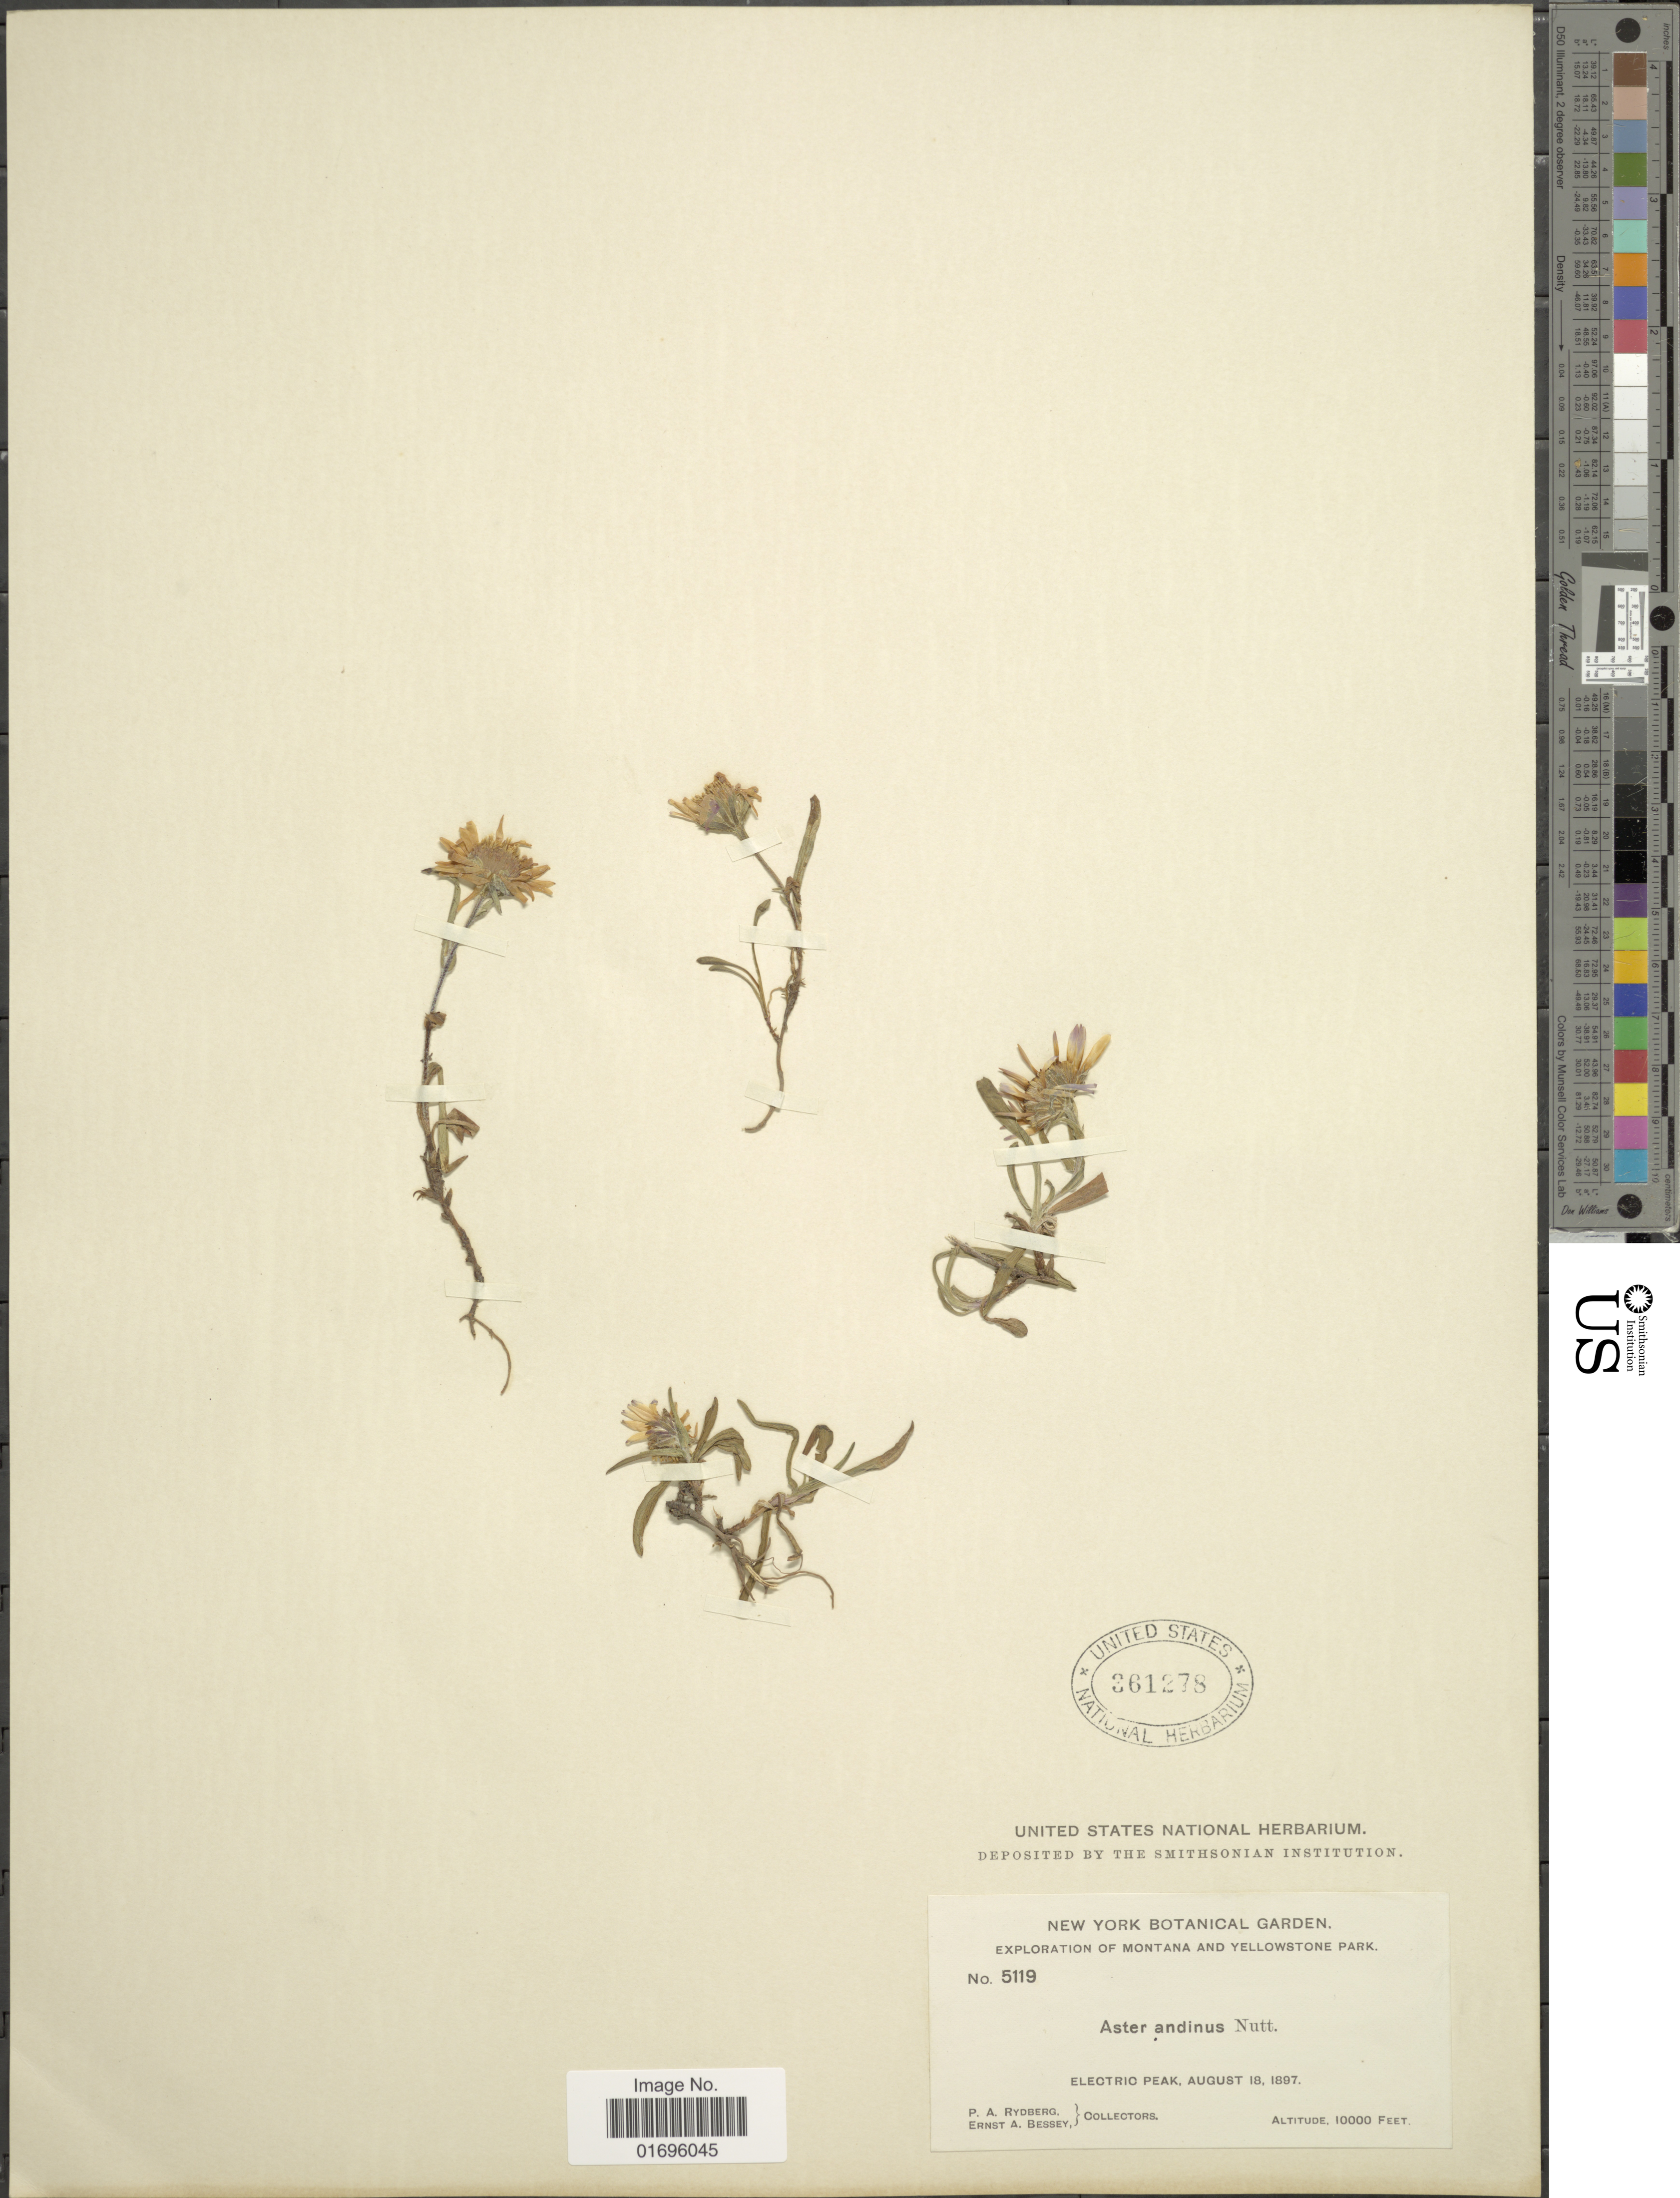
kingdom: Plantae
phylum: Tracheophyta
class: Magnoliopsida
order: Asterales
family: Asteraceae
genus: Aster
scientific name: Aster andinus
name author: Kuntze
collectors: P. A. Rydberg & E. A. Bessey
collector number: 5119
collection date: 1897-08-18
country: United States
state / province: Montana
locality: Montana and Yellowstone Park. Electric Peak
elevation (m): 3048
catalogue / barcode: US 361278